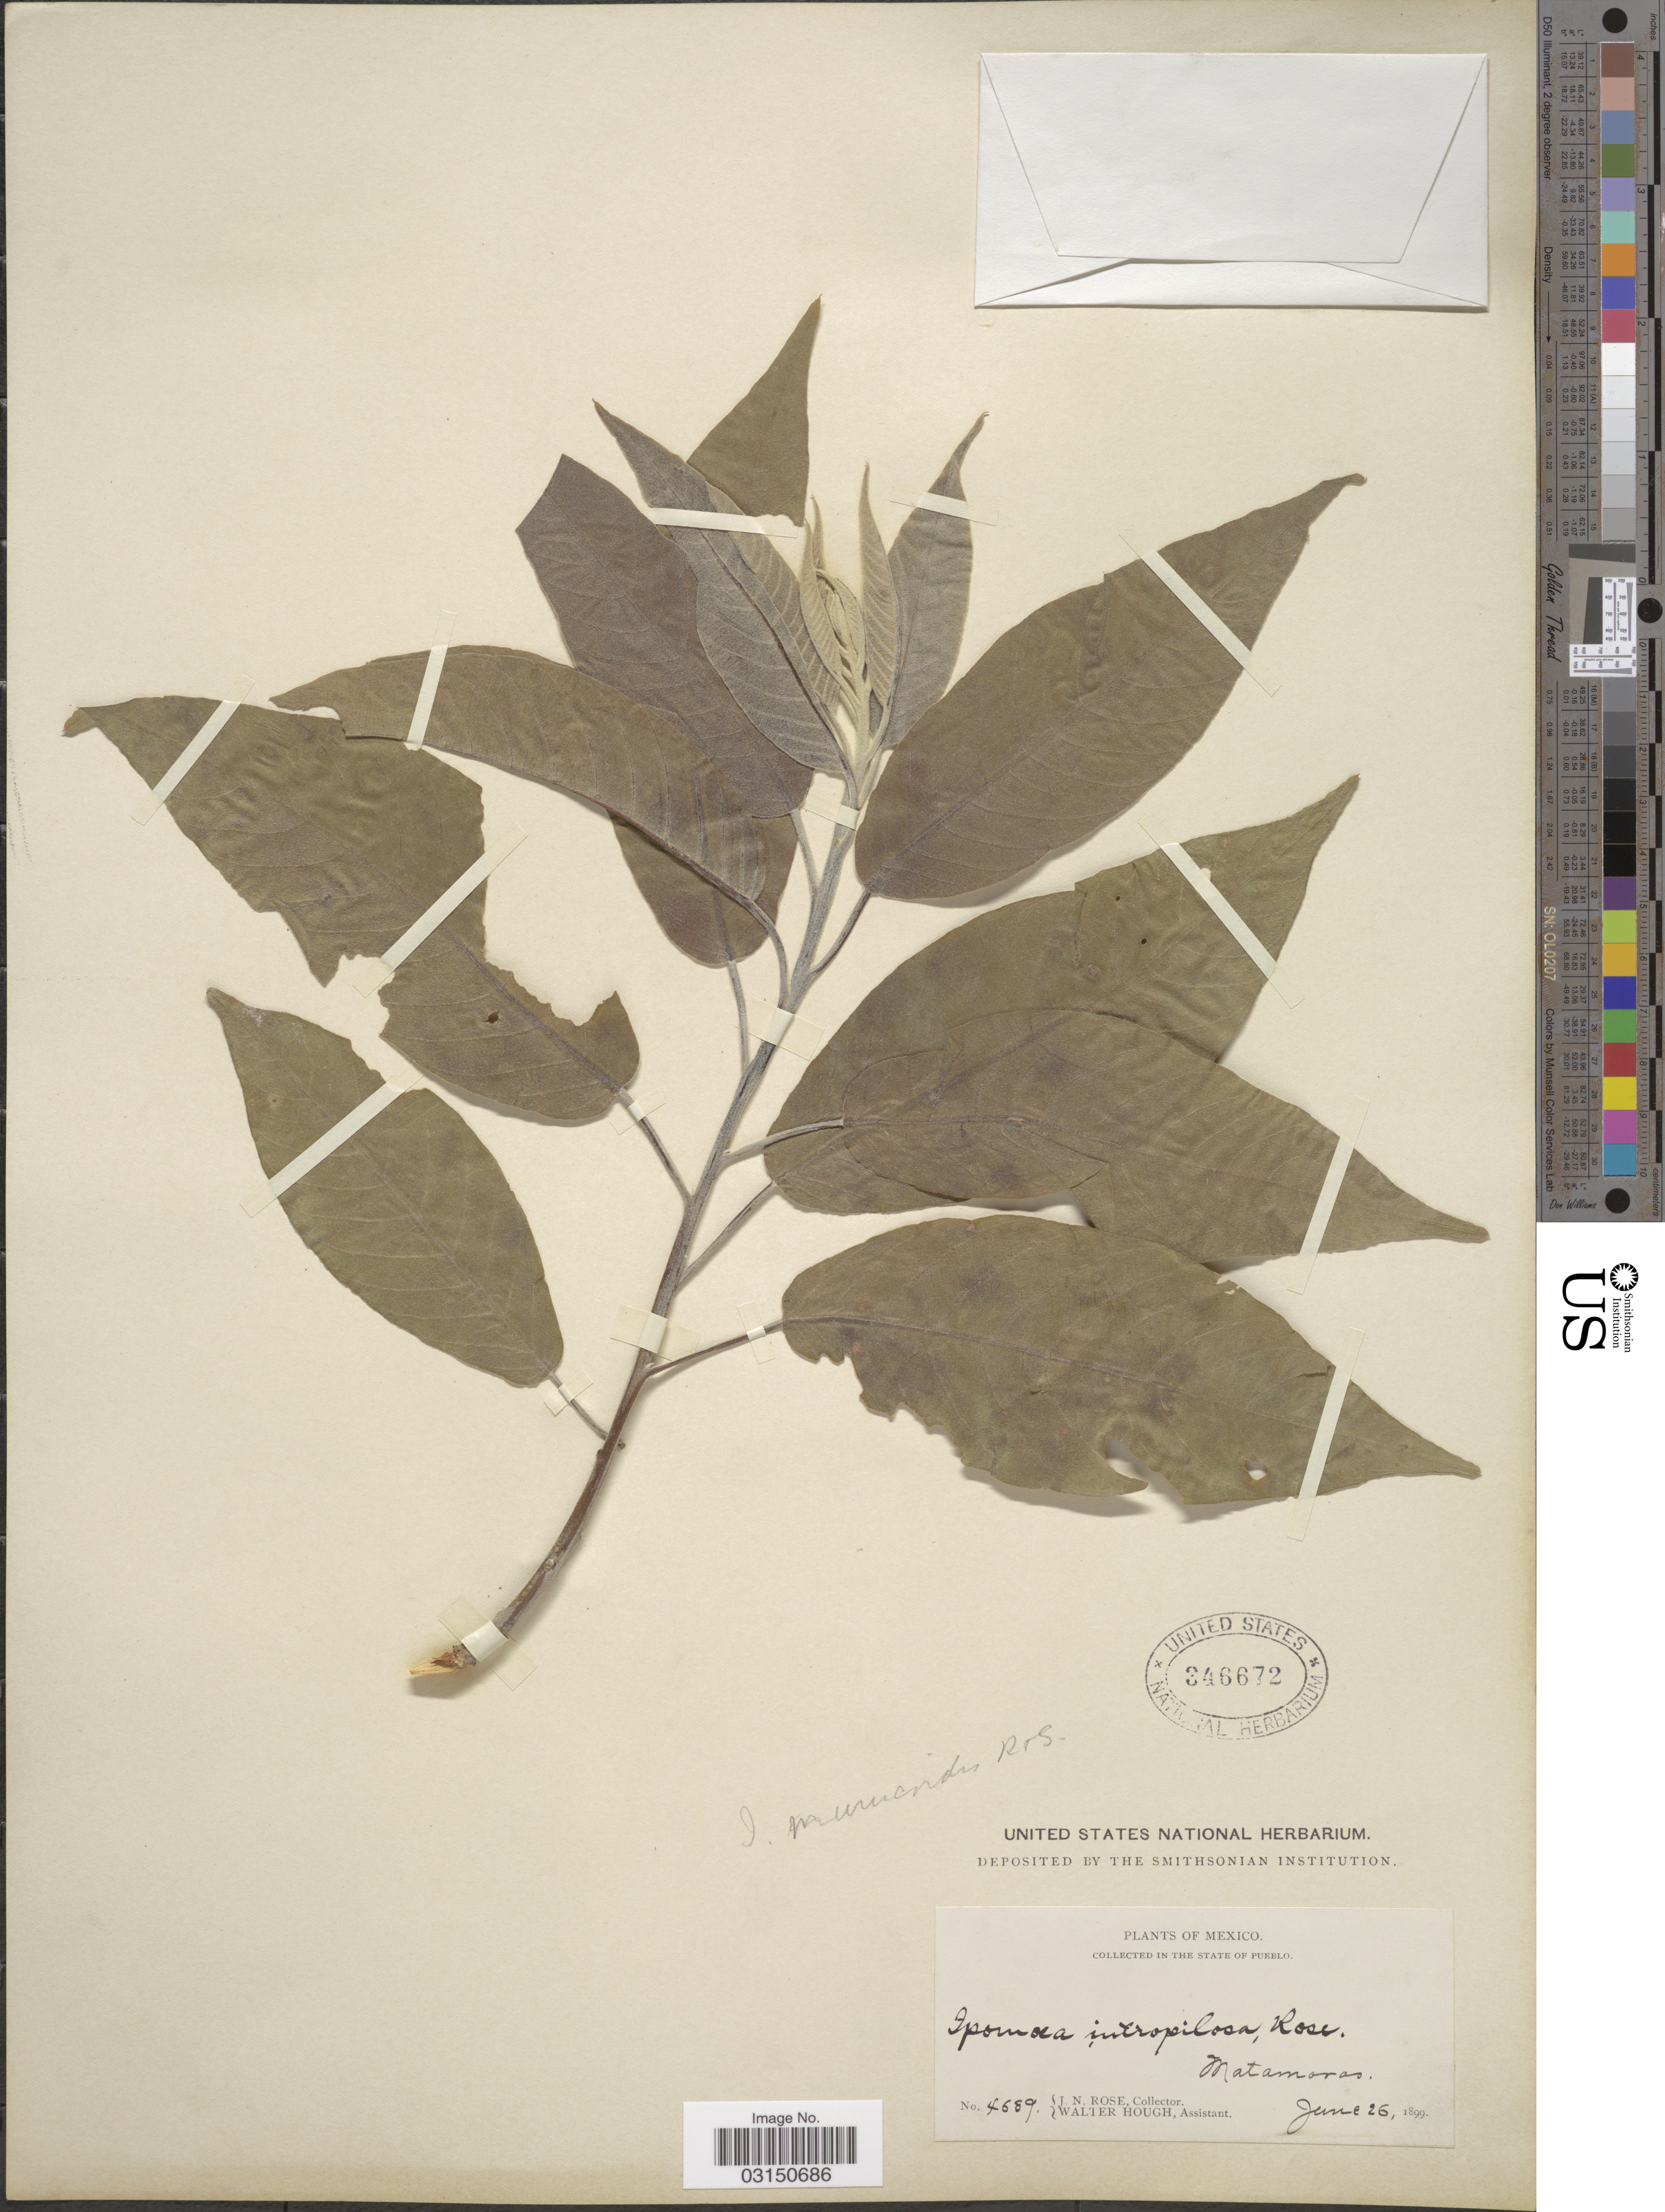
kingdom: Plantae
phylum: Tracheophyta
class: Magnoliopsida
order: Solanales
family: Convolvulaceae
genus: Ipomoea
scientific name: Ipomoea murucoides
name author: Roem. & Schult.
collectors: J. N. Rose & W. Hough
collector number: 4689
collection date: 1899-06-26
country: Mexico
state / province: Puebla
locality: State of Pueblo. Matamoras.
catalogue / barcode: US 346672